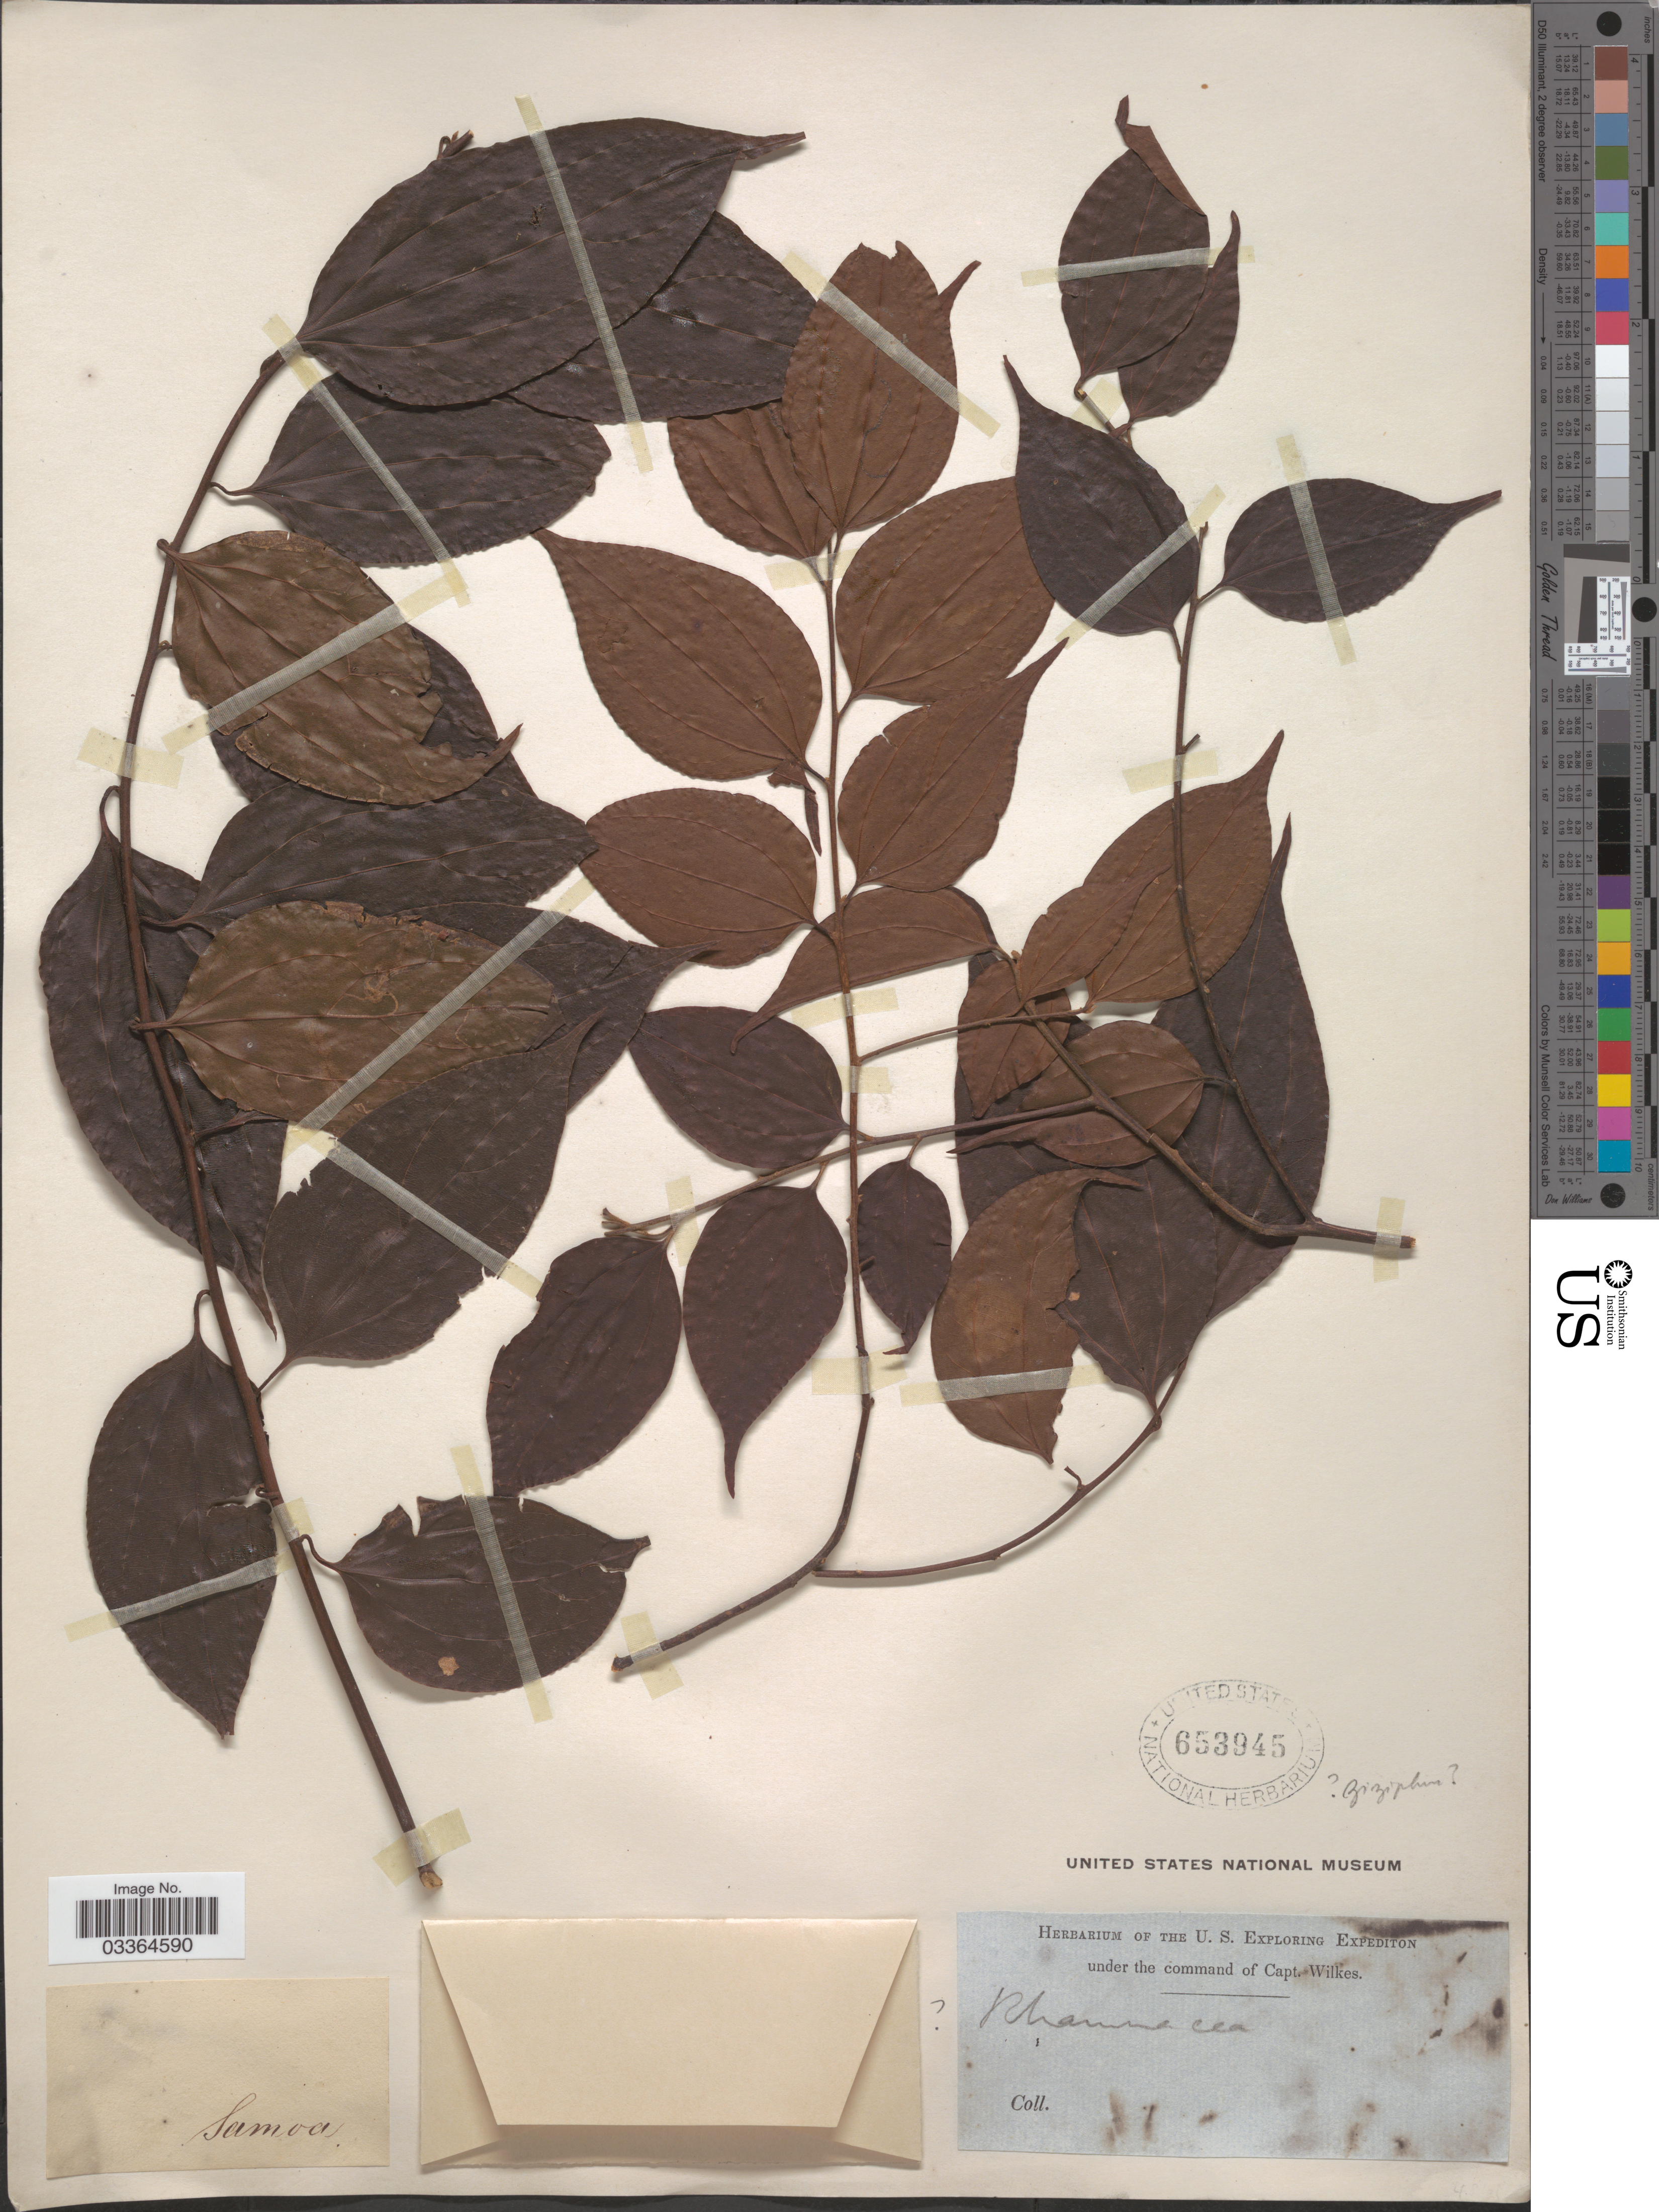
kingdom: Plantae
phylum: Tracheophyta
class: Magnoliopsida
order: Rosales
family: Rhamnaceae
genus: Ziziphus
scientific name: Ziziphus sp.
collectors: Wilkes Explor. Exped.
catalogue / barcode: US 653945